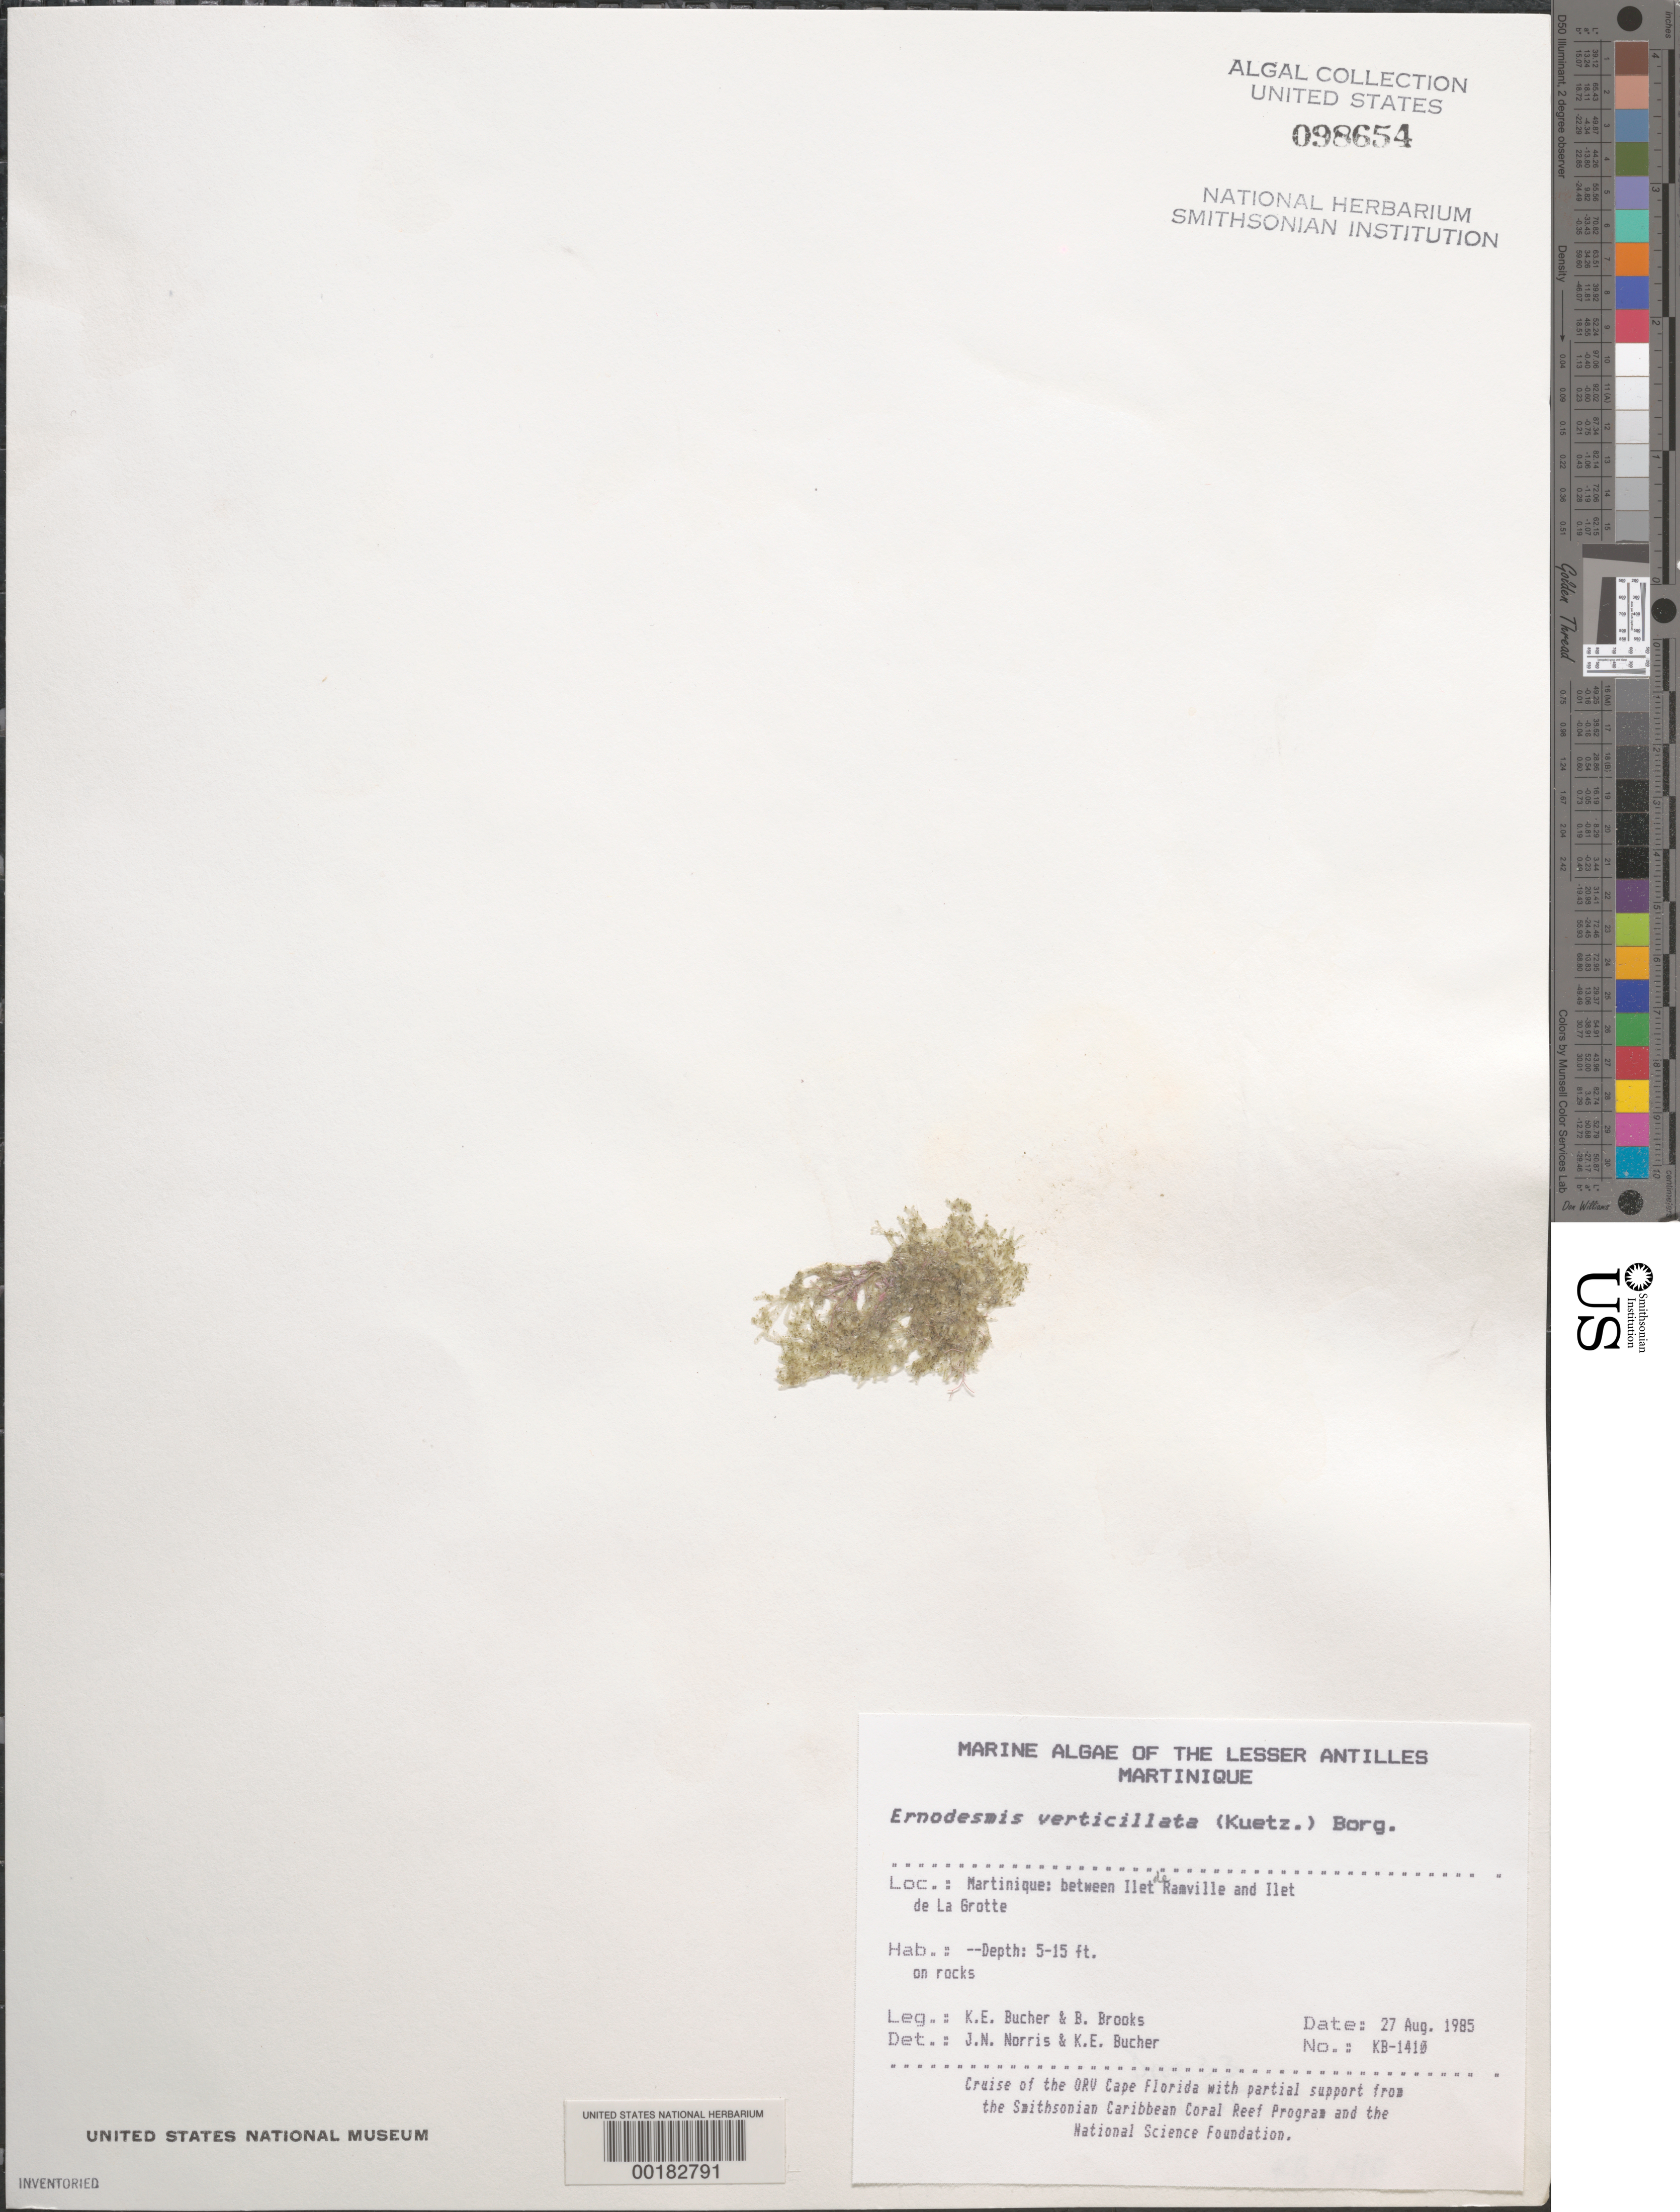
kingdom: Plantae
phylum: Chlorophyta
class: Ulvophyceae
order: Siphonocladales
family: Siphonocladaceae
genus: Ernodesmis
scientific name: Ernodesmis verticillata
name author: (Kütz.) Børgesen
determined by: Norris, J. N.; Bucher, K. E.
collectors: K. E. Bucher & B. Brooks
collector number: Kb-1410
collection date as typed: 27 Aug 1985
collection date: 1985-08-27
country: Martinique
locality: Between Ilet de Ramville and Ilet de la Grotte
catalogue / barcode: US 98654